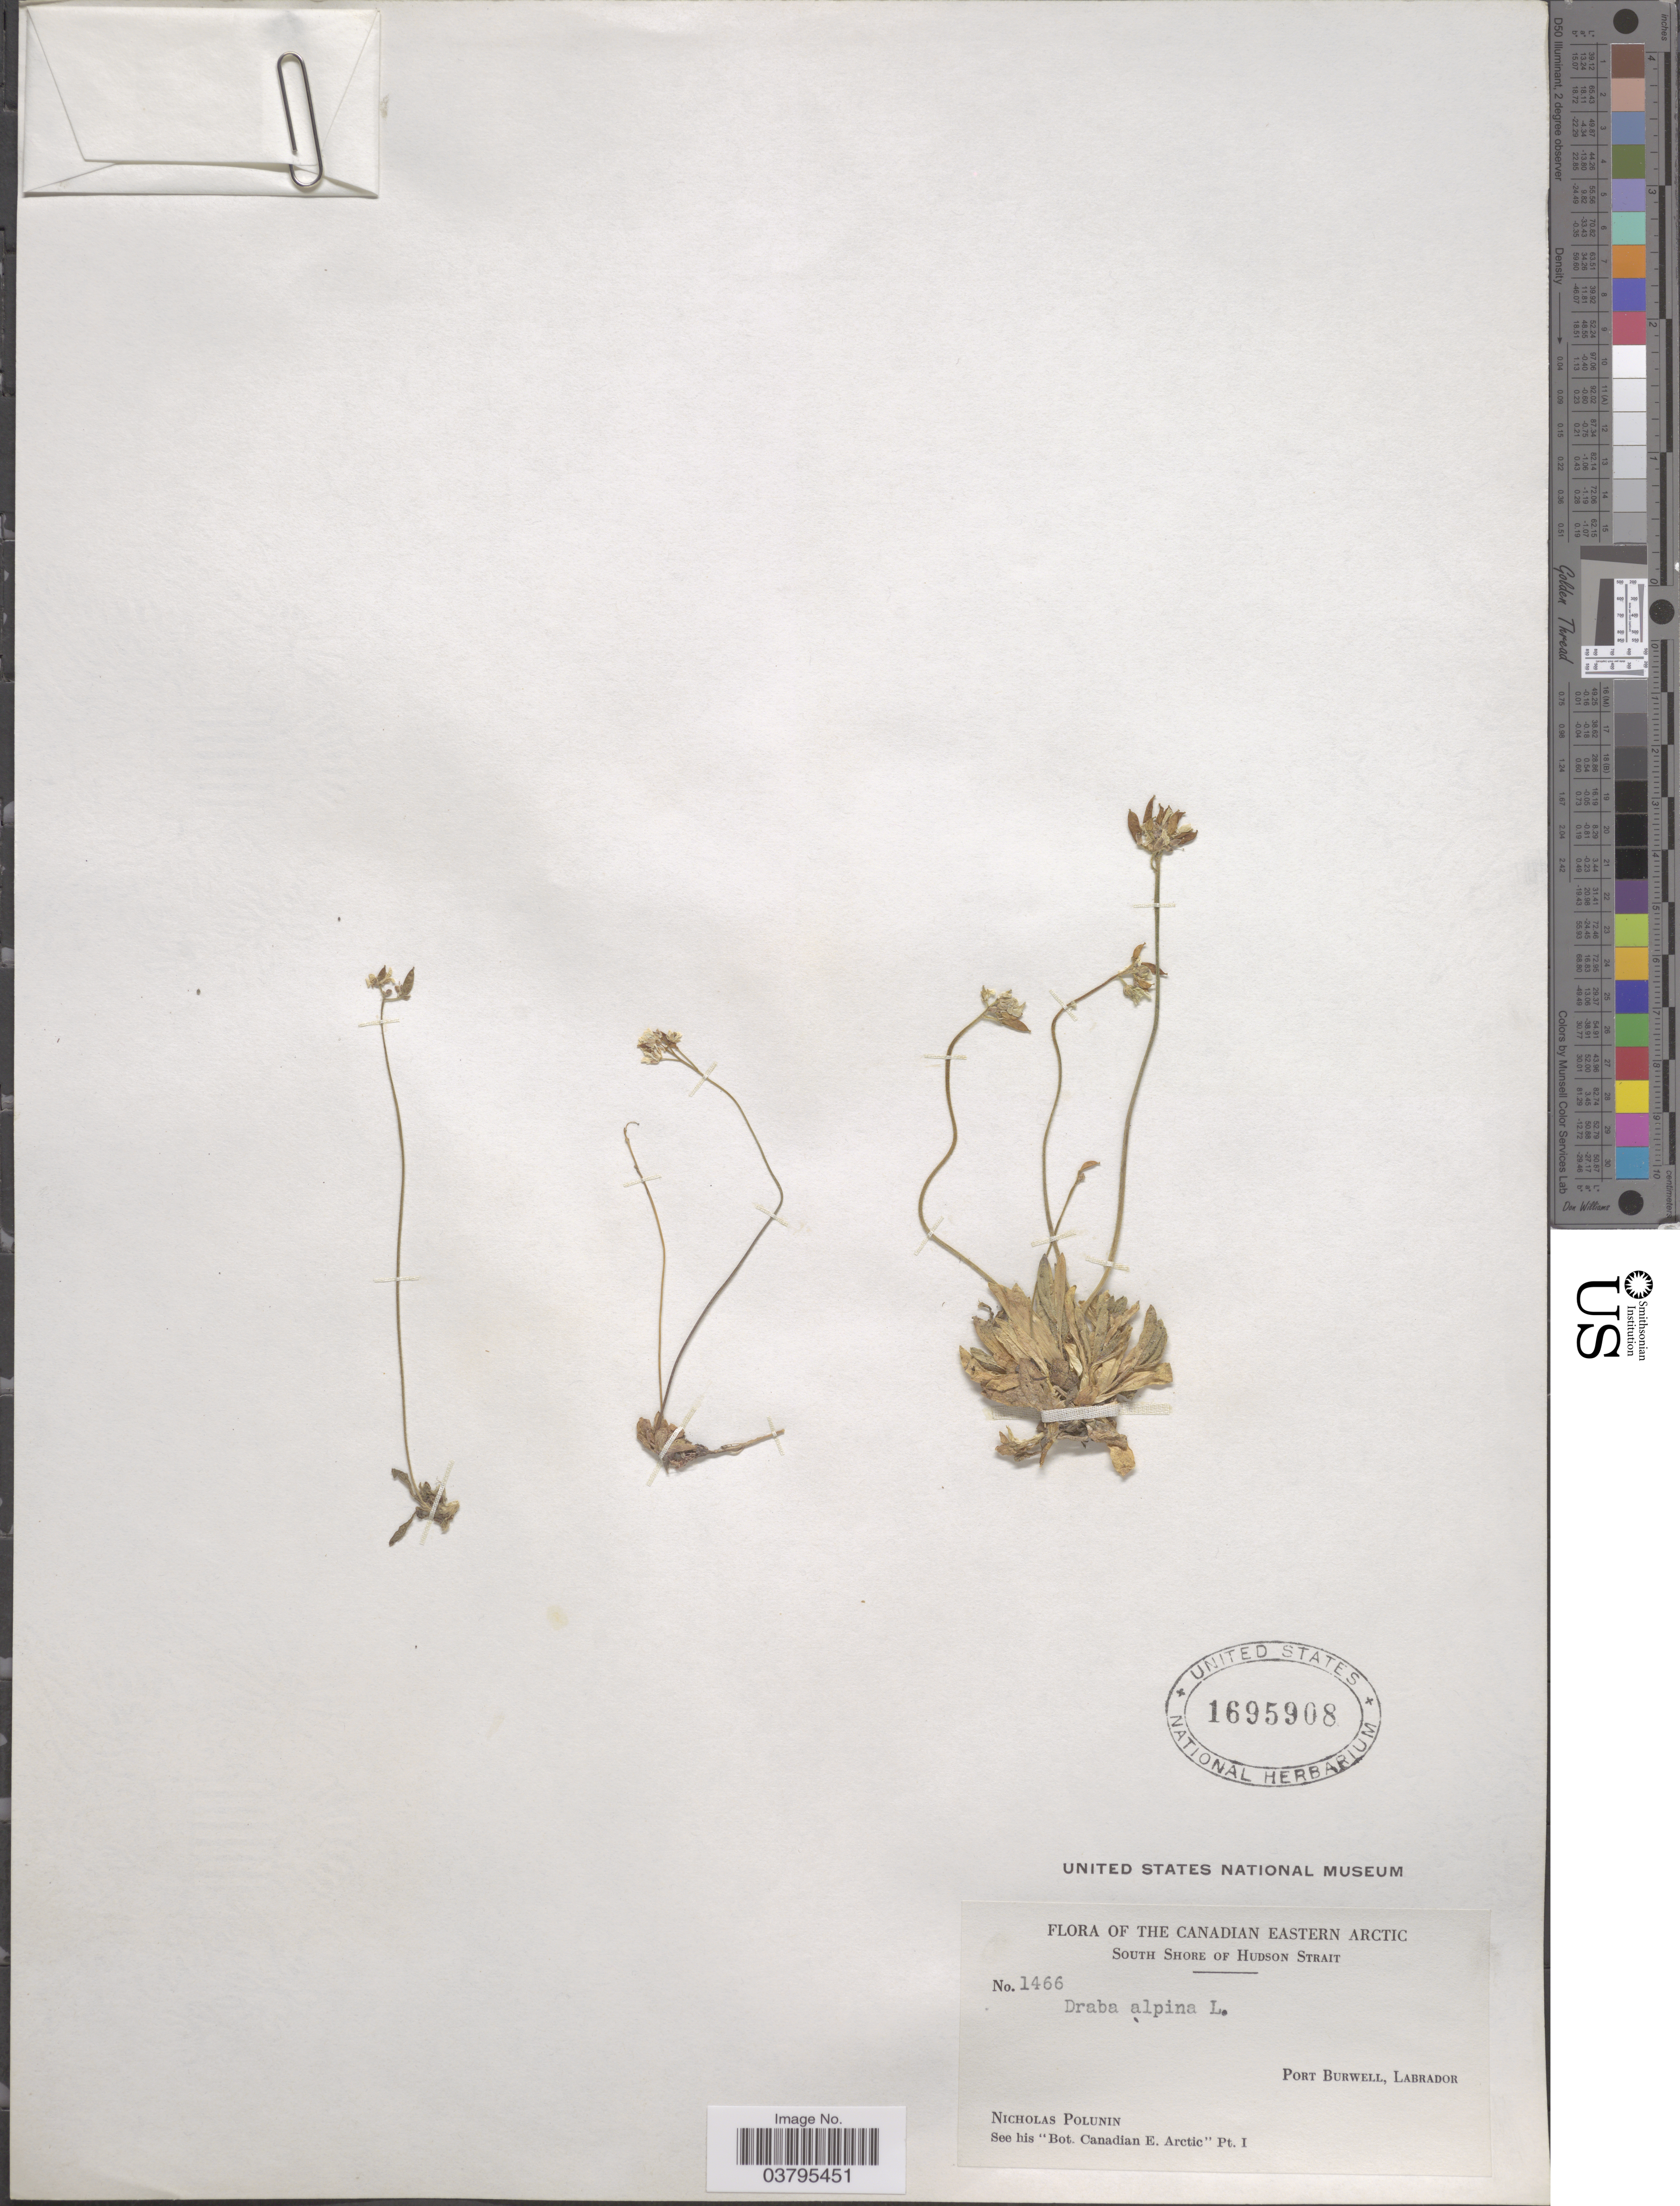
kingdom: Plantae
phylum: Tracheophyta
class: Magnoliopsida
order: Brassicales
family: Brassicaceae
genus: Draba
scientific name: Draba alpina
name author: L.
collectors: N. V. Polunin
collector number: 1466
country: Canada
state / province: Newfoundland and Labrador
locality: The Canadian Eastern Arctic. South shore of Hudson Strait. Port Burwell, Labrador.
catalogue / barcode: US 1695908